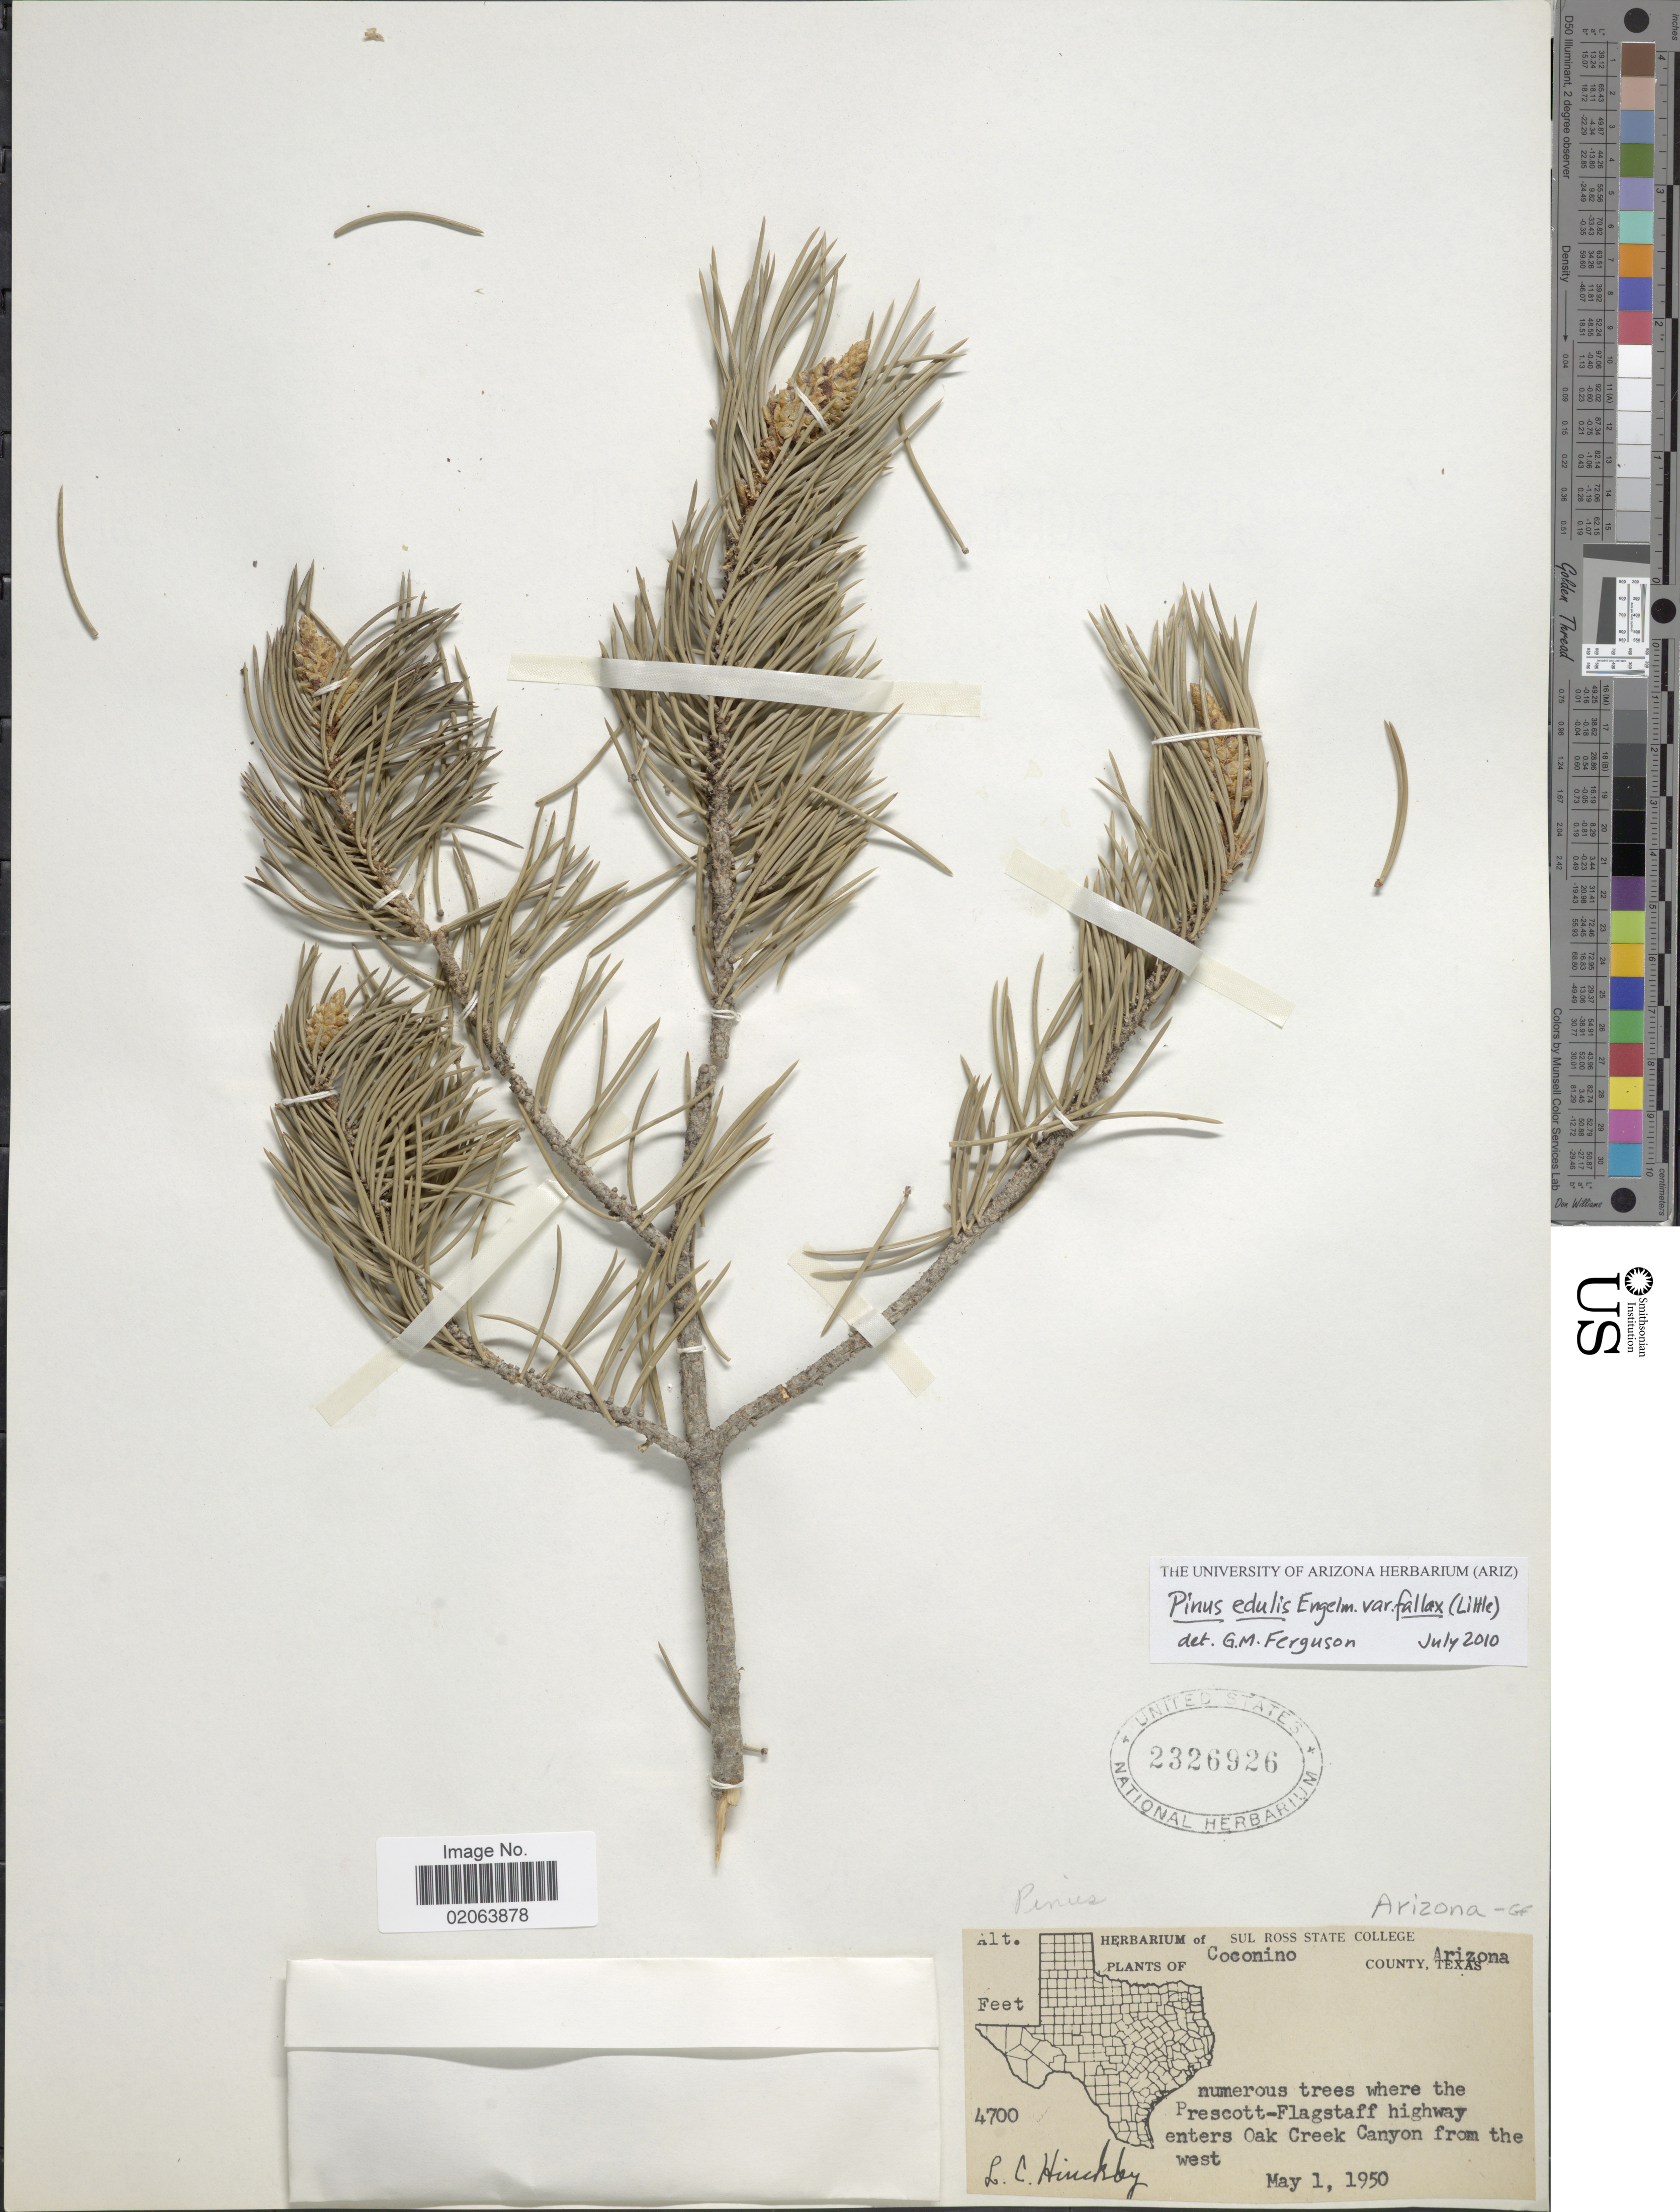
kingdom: Plantae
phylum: Tracheophyta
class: Pinopsida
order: Pinales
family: Pinaceae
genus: Pinus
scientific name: Pinus edulis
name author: Engelm.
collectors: L. Hinckley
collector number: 4700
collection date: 1950-05-01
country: United States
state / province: Arizona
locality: Coconino County. where the Prescott-Flagstaff highway enters Oak Creek Canton from the west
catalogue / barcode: US 2326926